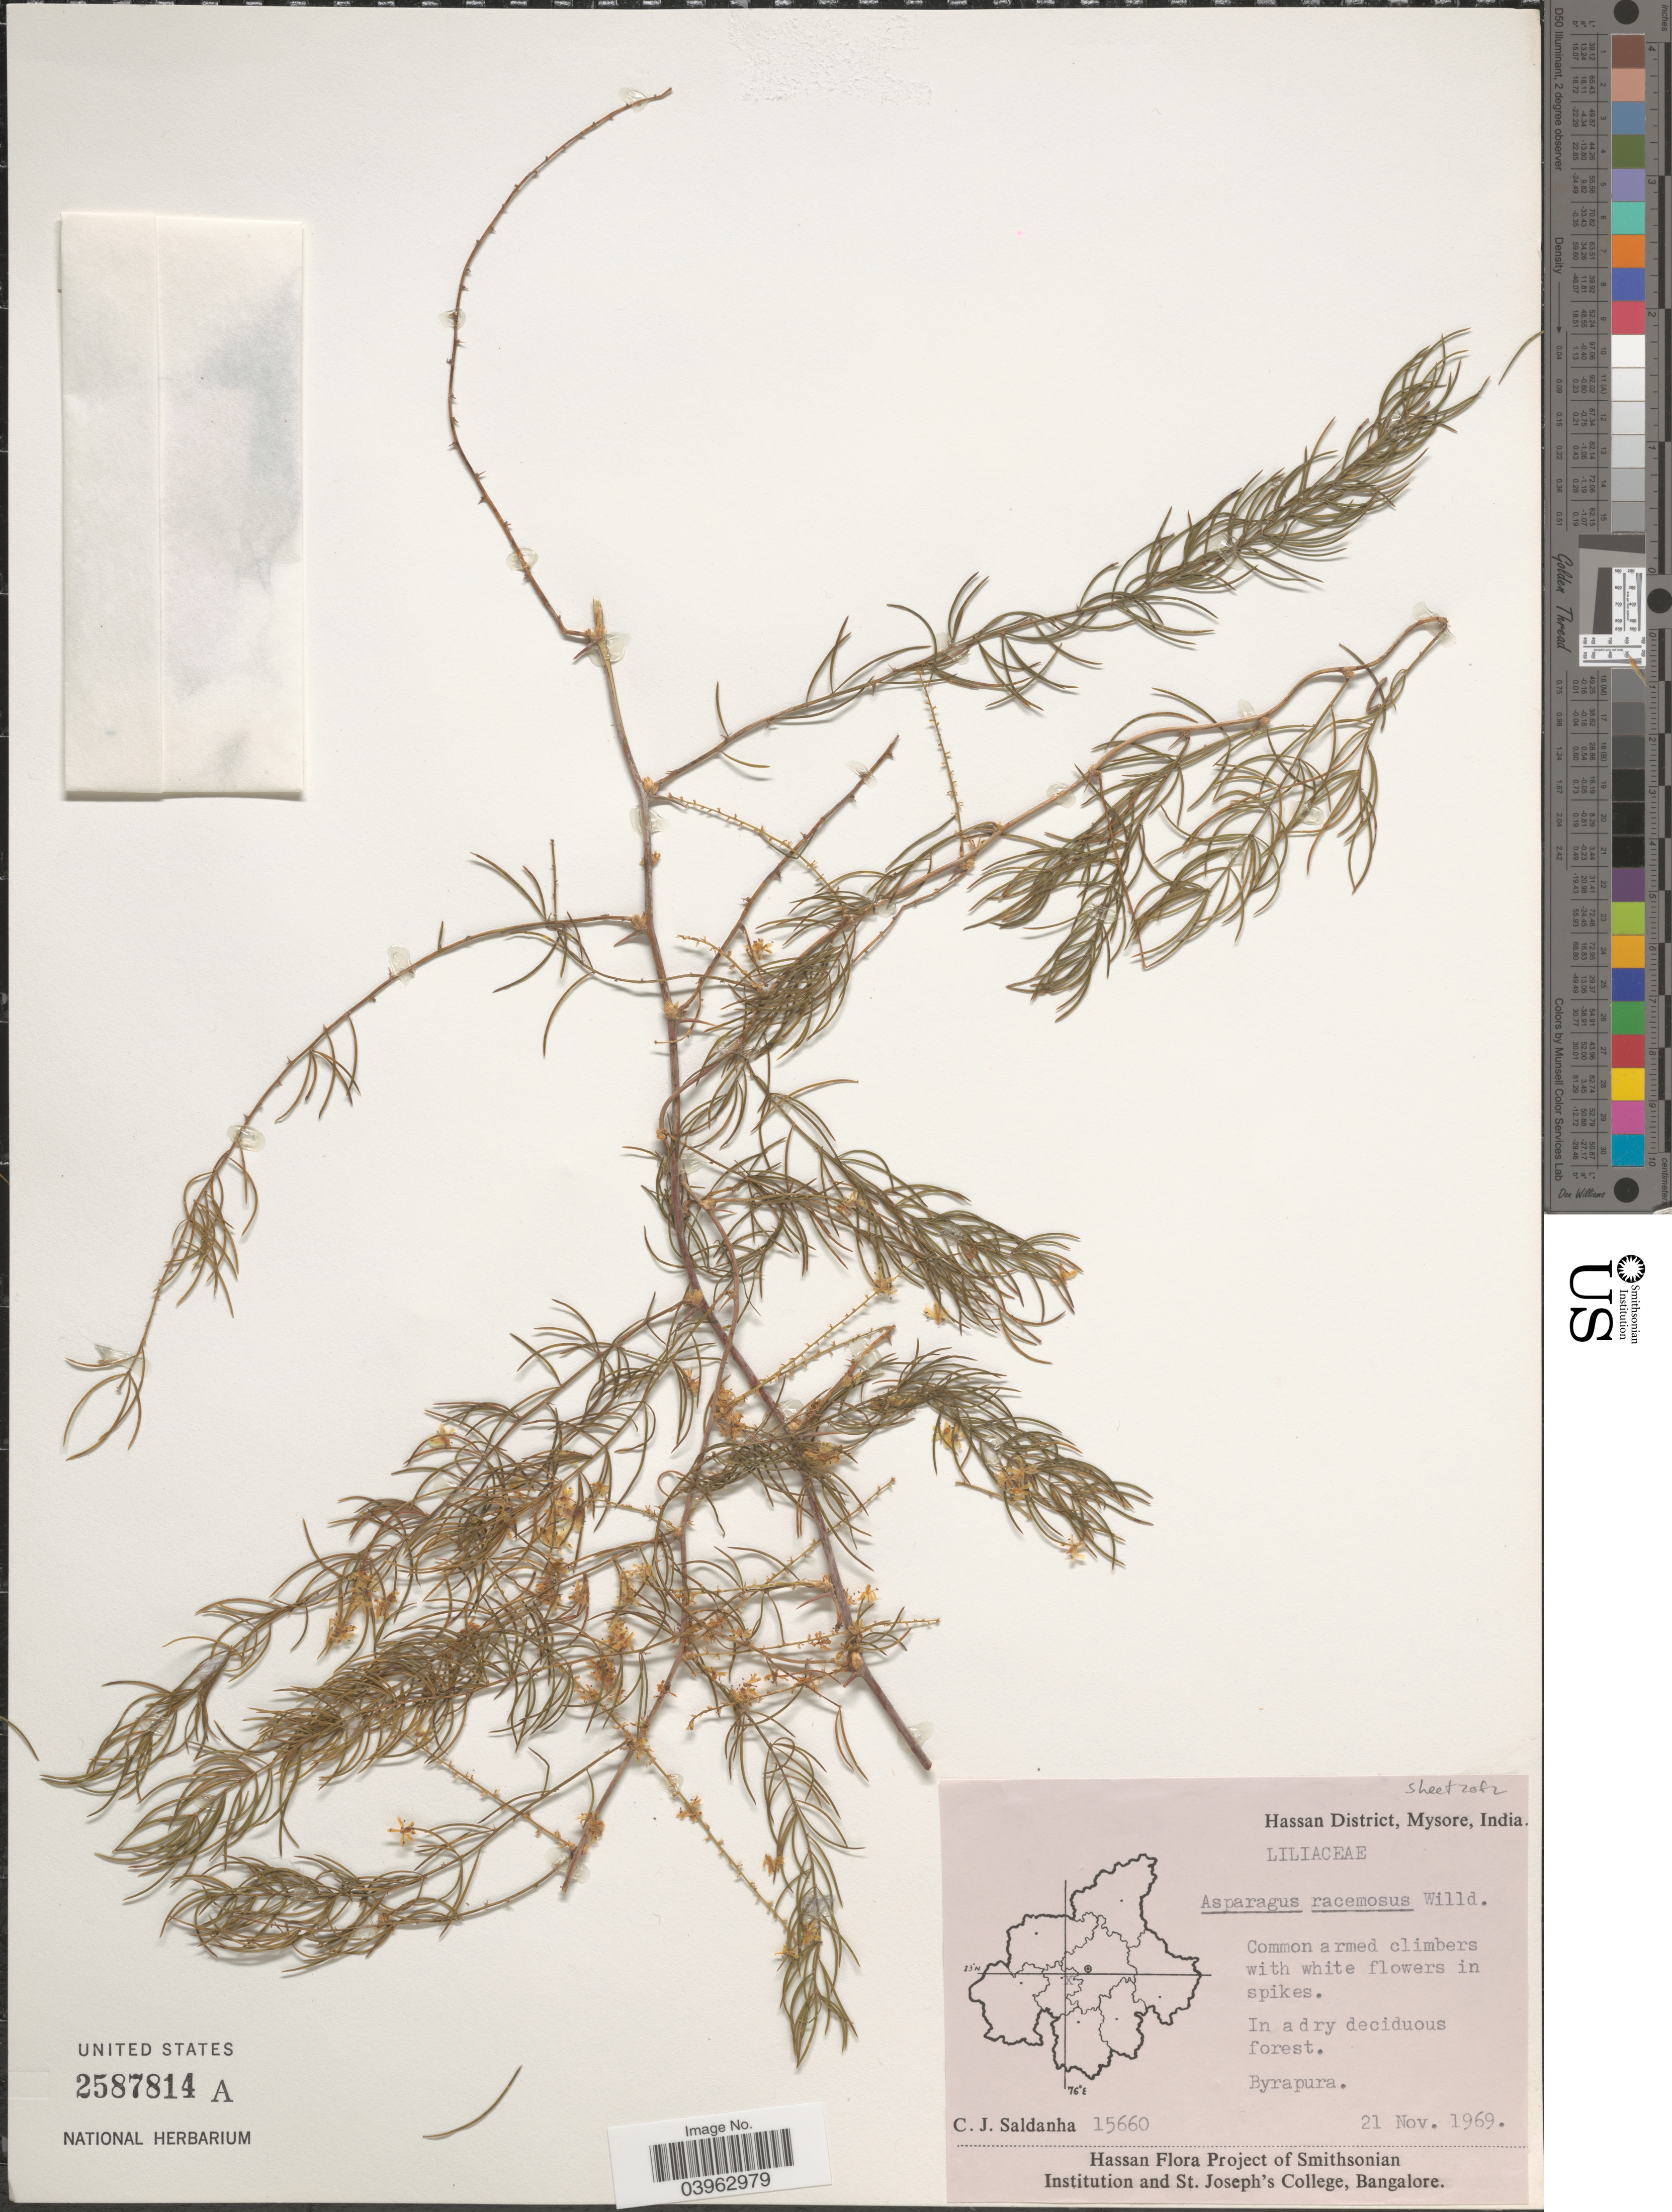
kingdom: Plantae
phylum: Tracheophyta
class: Liliopsida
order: Asparagales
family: Asparagaceae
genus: Asparagus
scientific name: Asparagus racemosus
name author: Willd.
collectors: C. J. Saldanha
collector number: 15660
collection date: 1969-11-21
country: India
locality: Hassan District, Mysore. Byrapura.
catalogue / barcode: US 2587814A